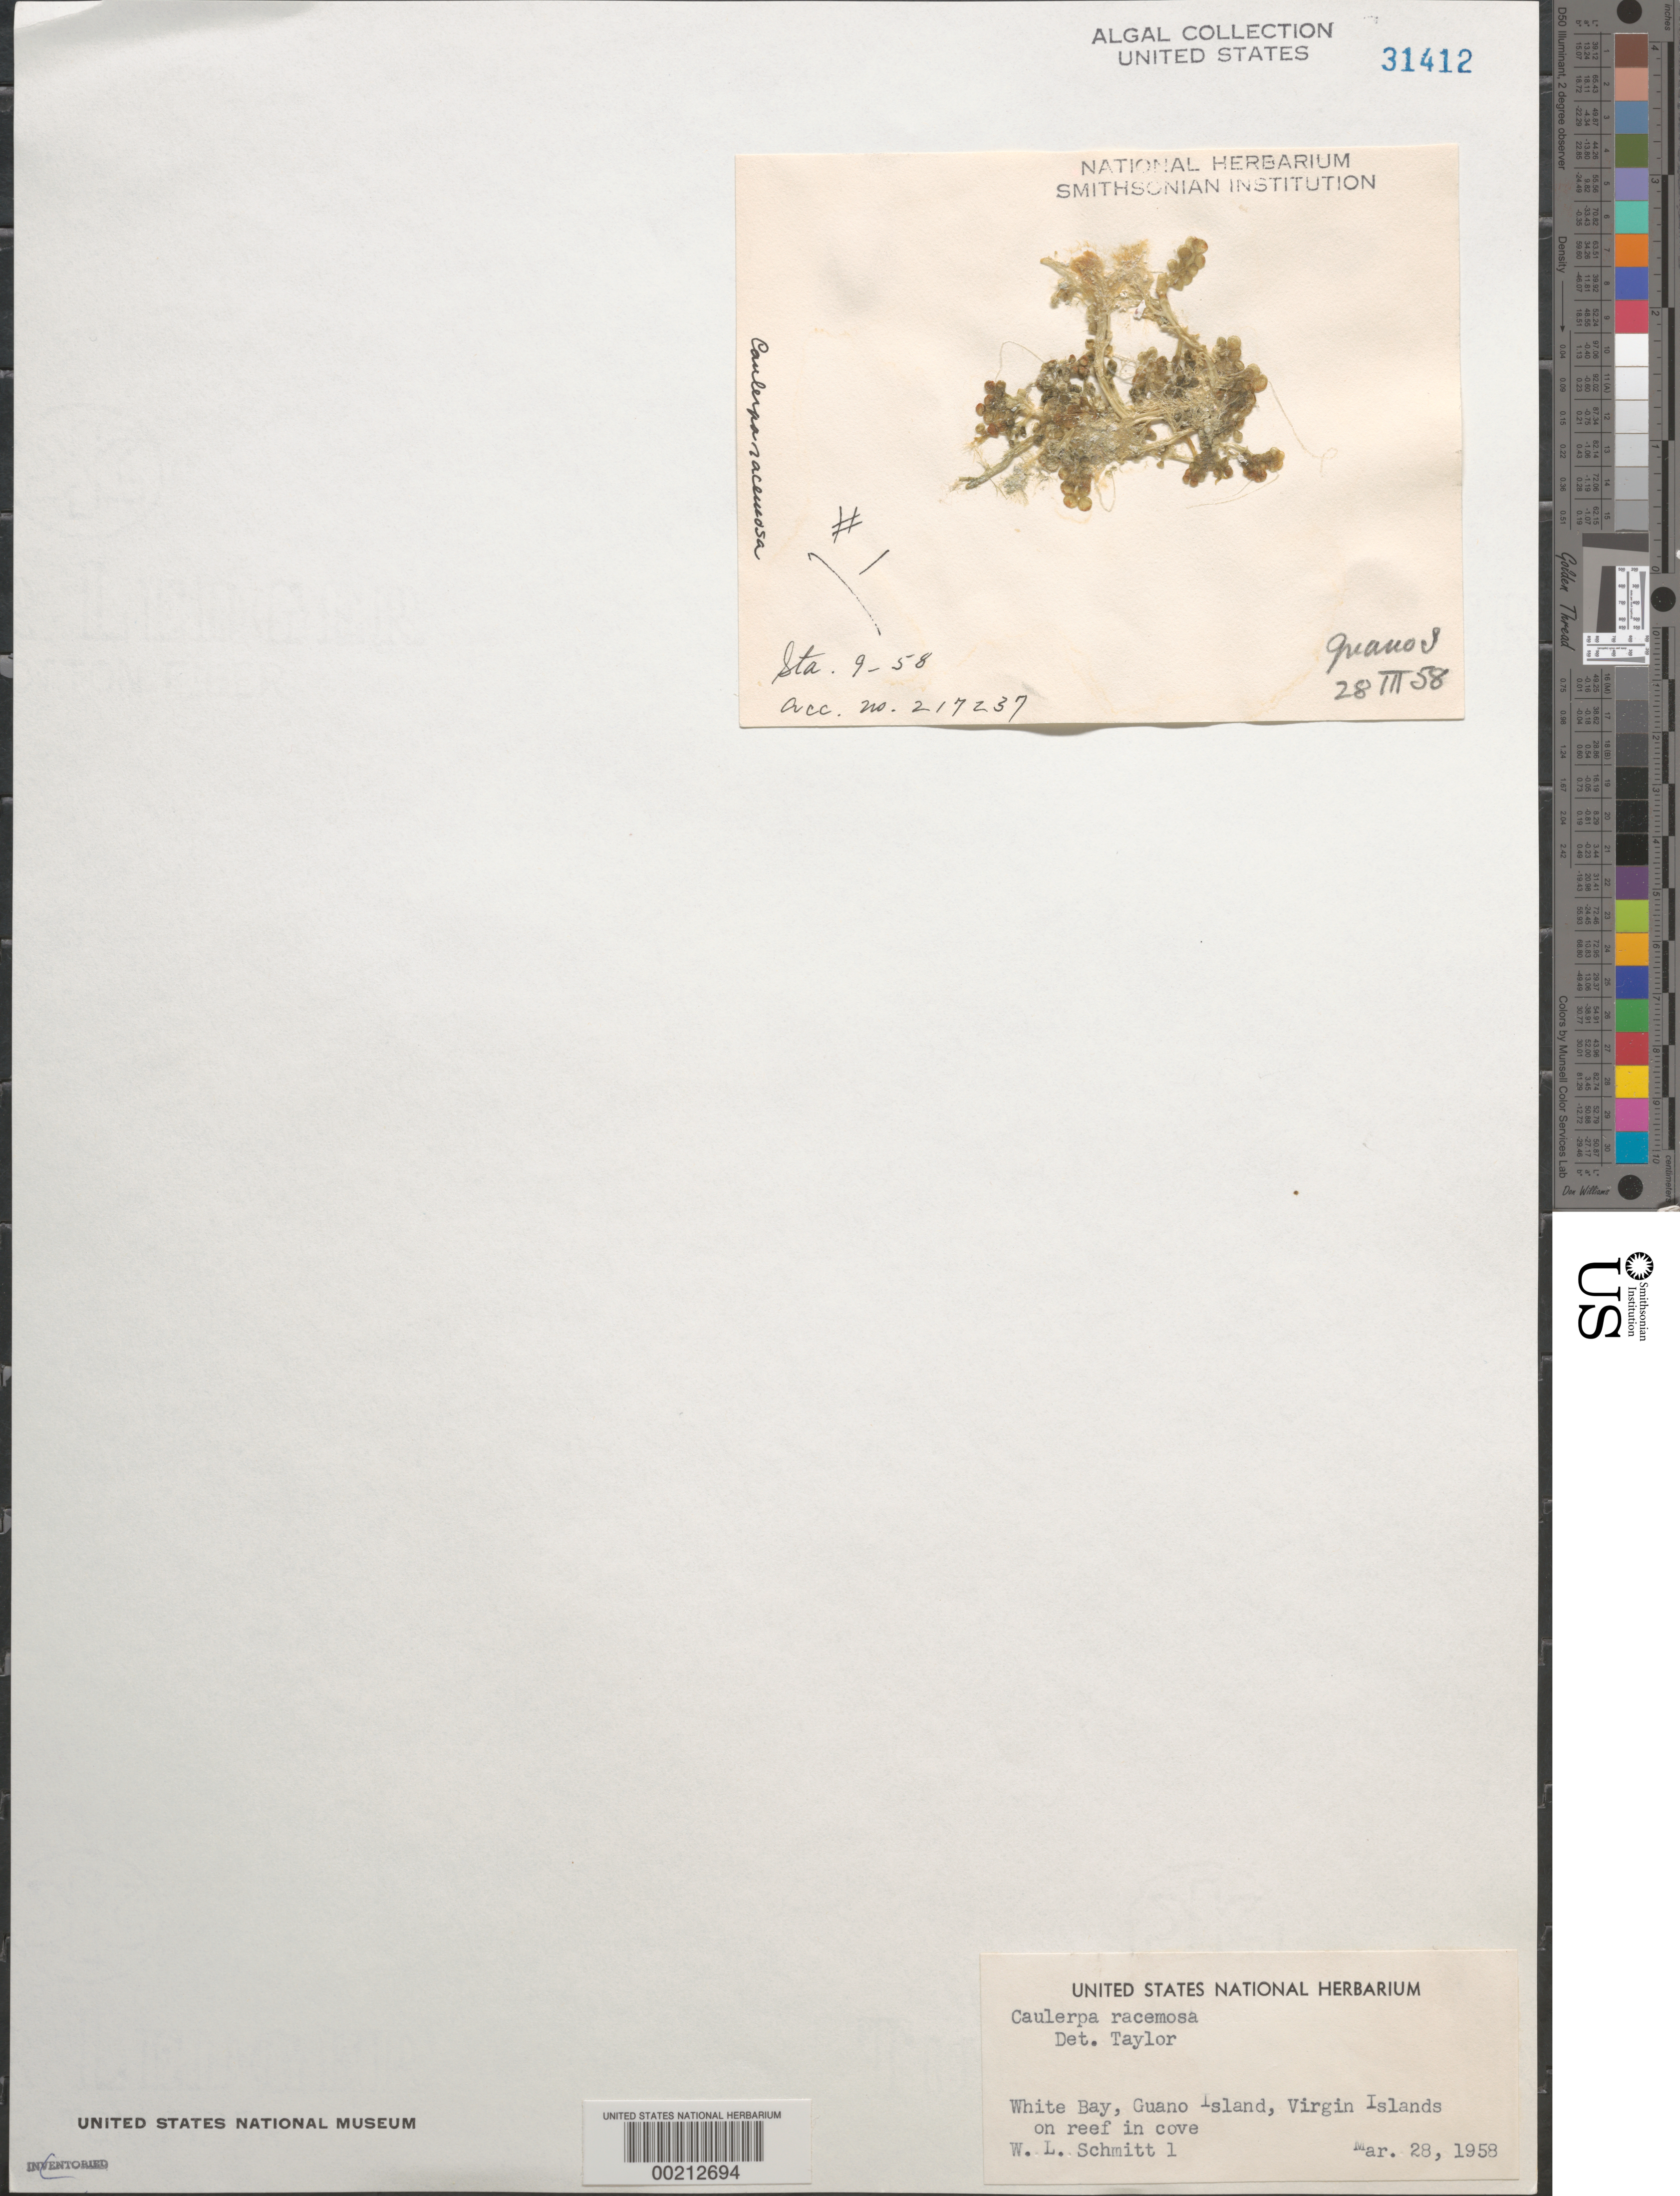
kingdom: Plantae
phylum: Chlorophyta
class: Ulvophyceae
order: Bryopsidales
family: Caulerpaceae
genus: Caulerpa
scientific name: Caulerpa racemosa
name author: (Forssk.) J. Agardh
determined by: Taylor, William R.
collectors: W. L. Schmitt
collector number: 1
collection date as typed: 28 Mar 1958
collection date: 1958-03-28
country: British Virgin Islands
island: Guano Island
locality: White Bay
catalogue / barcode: US 31412